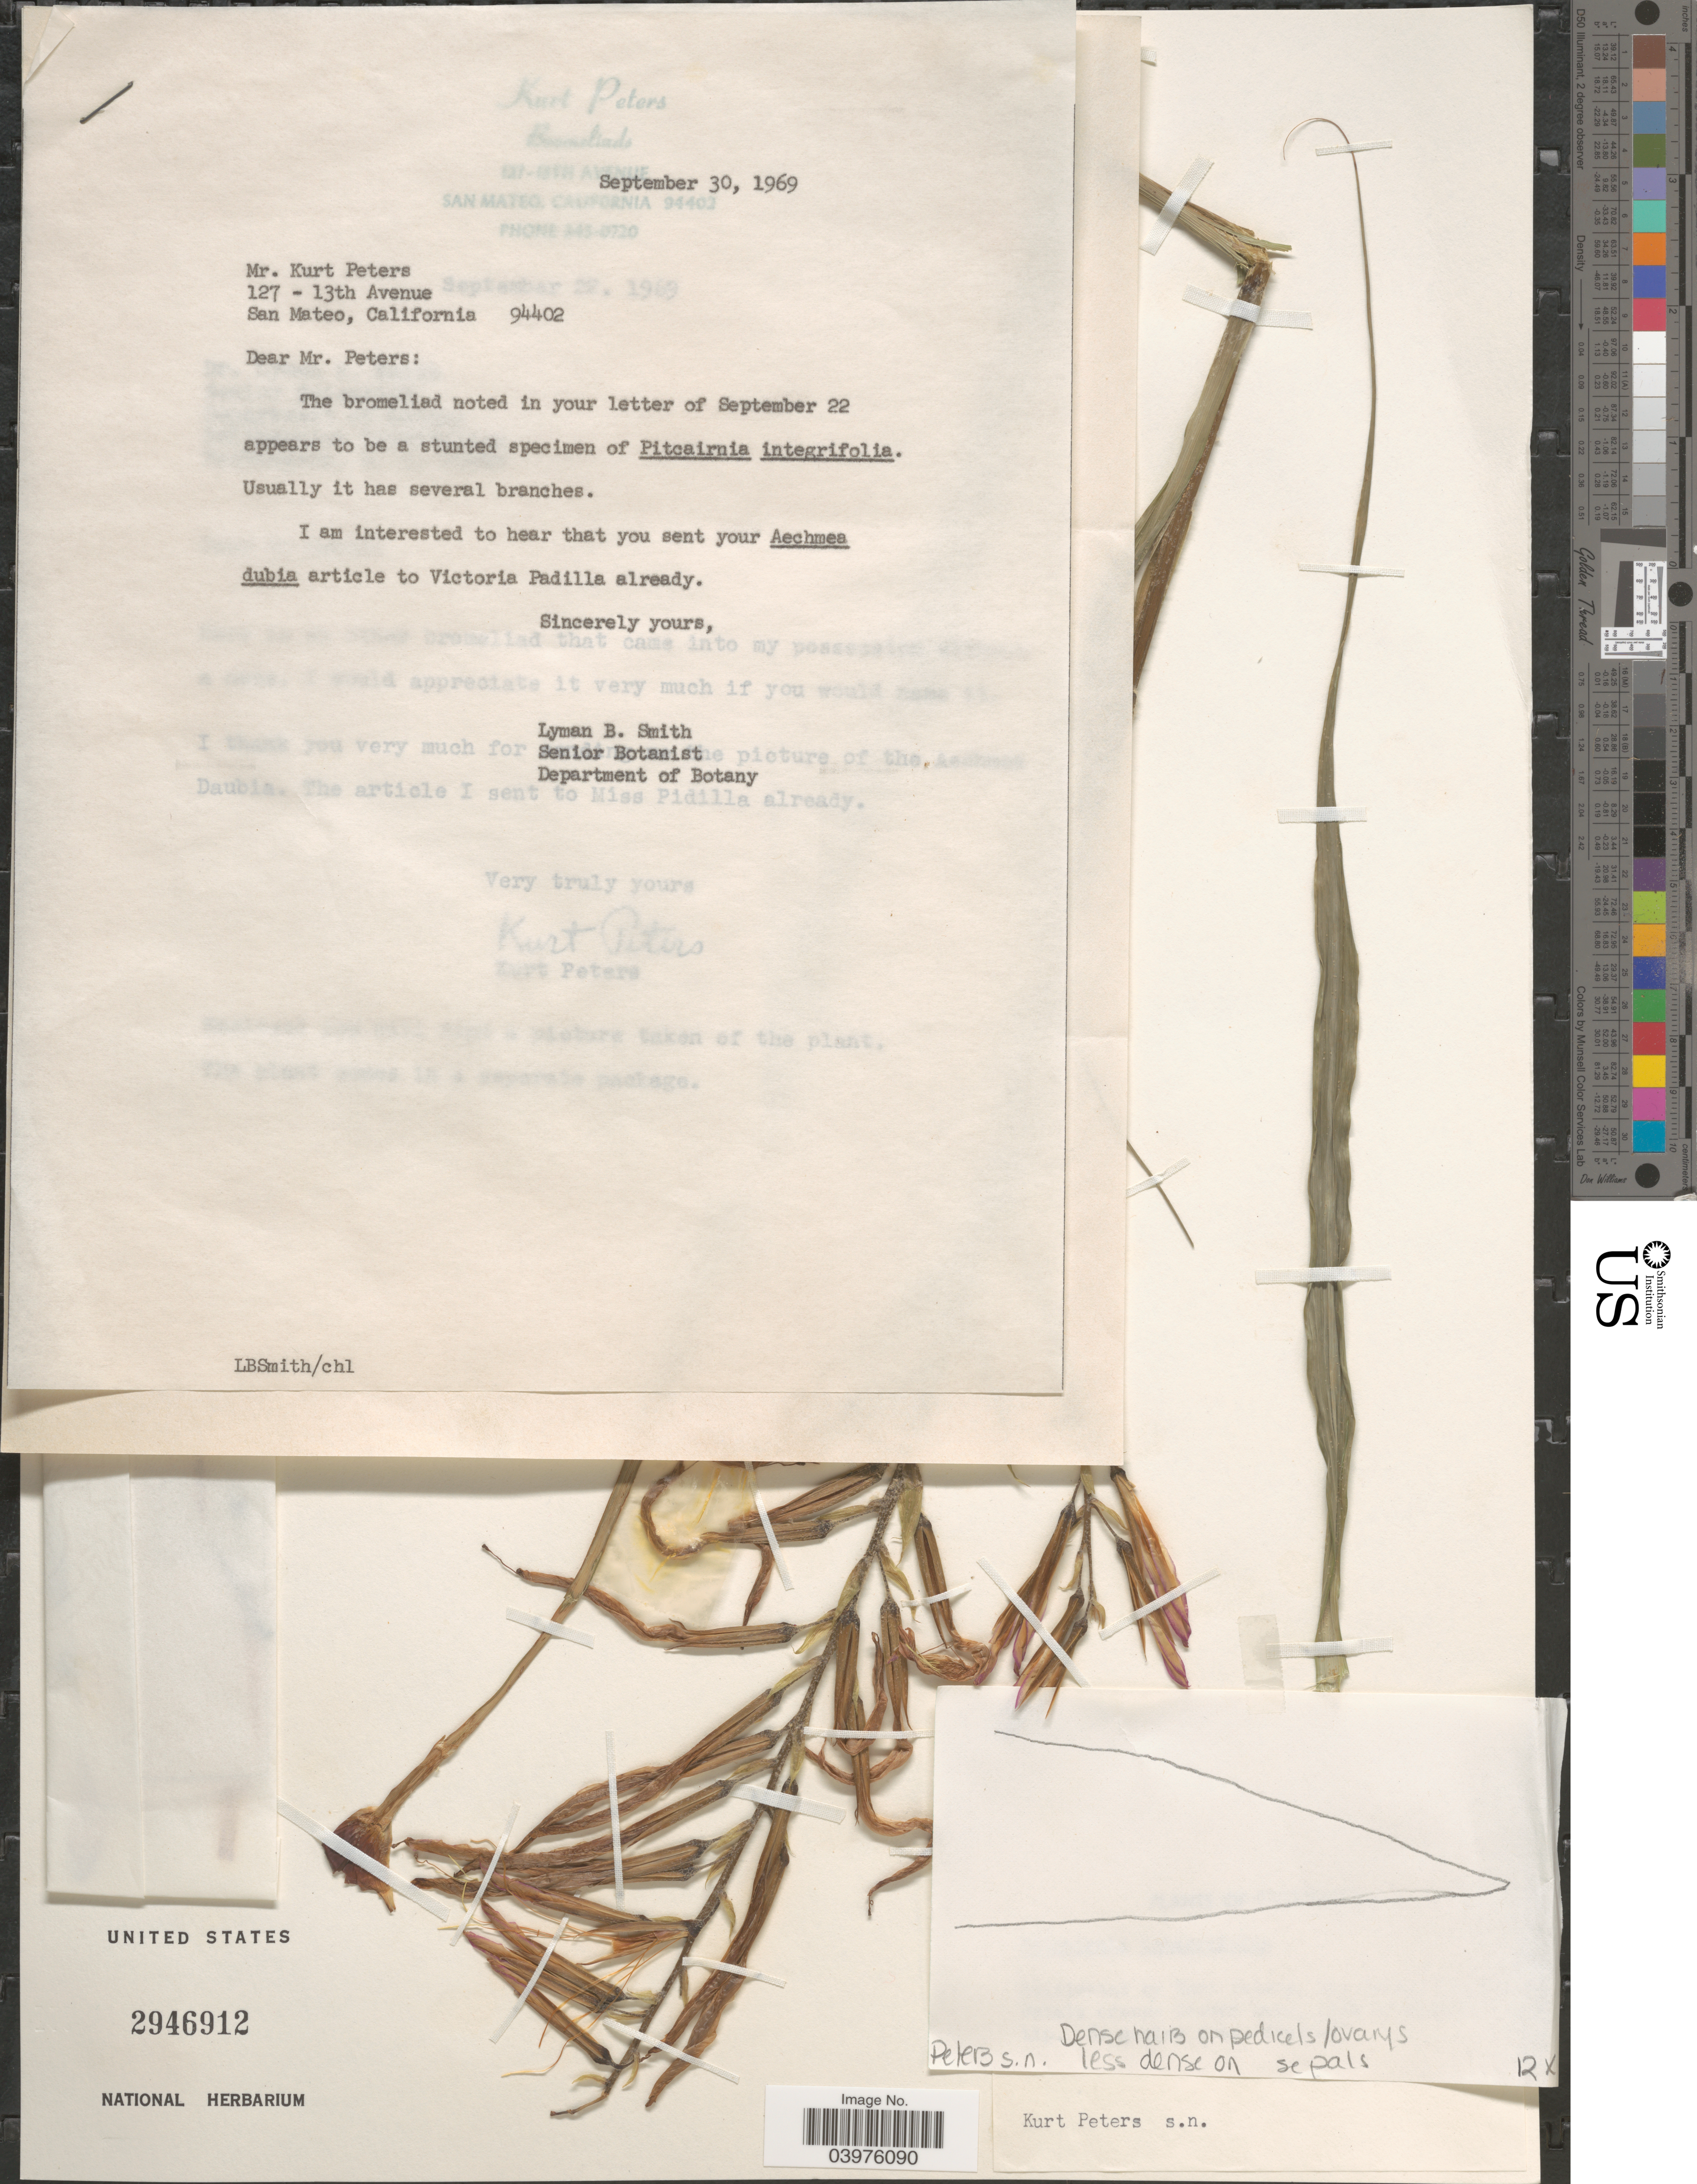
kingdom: Plantae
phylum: Tracheophyta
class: Liliopsida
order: Poales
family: Bromeliaceae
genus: Pitcairnia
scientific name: Pitcairnia integrifolia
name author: Ker Gawl.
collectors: K. Peters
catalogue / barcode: US 2946912